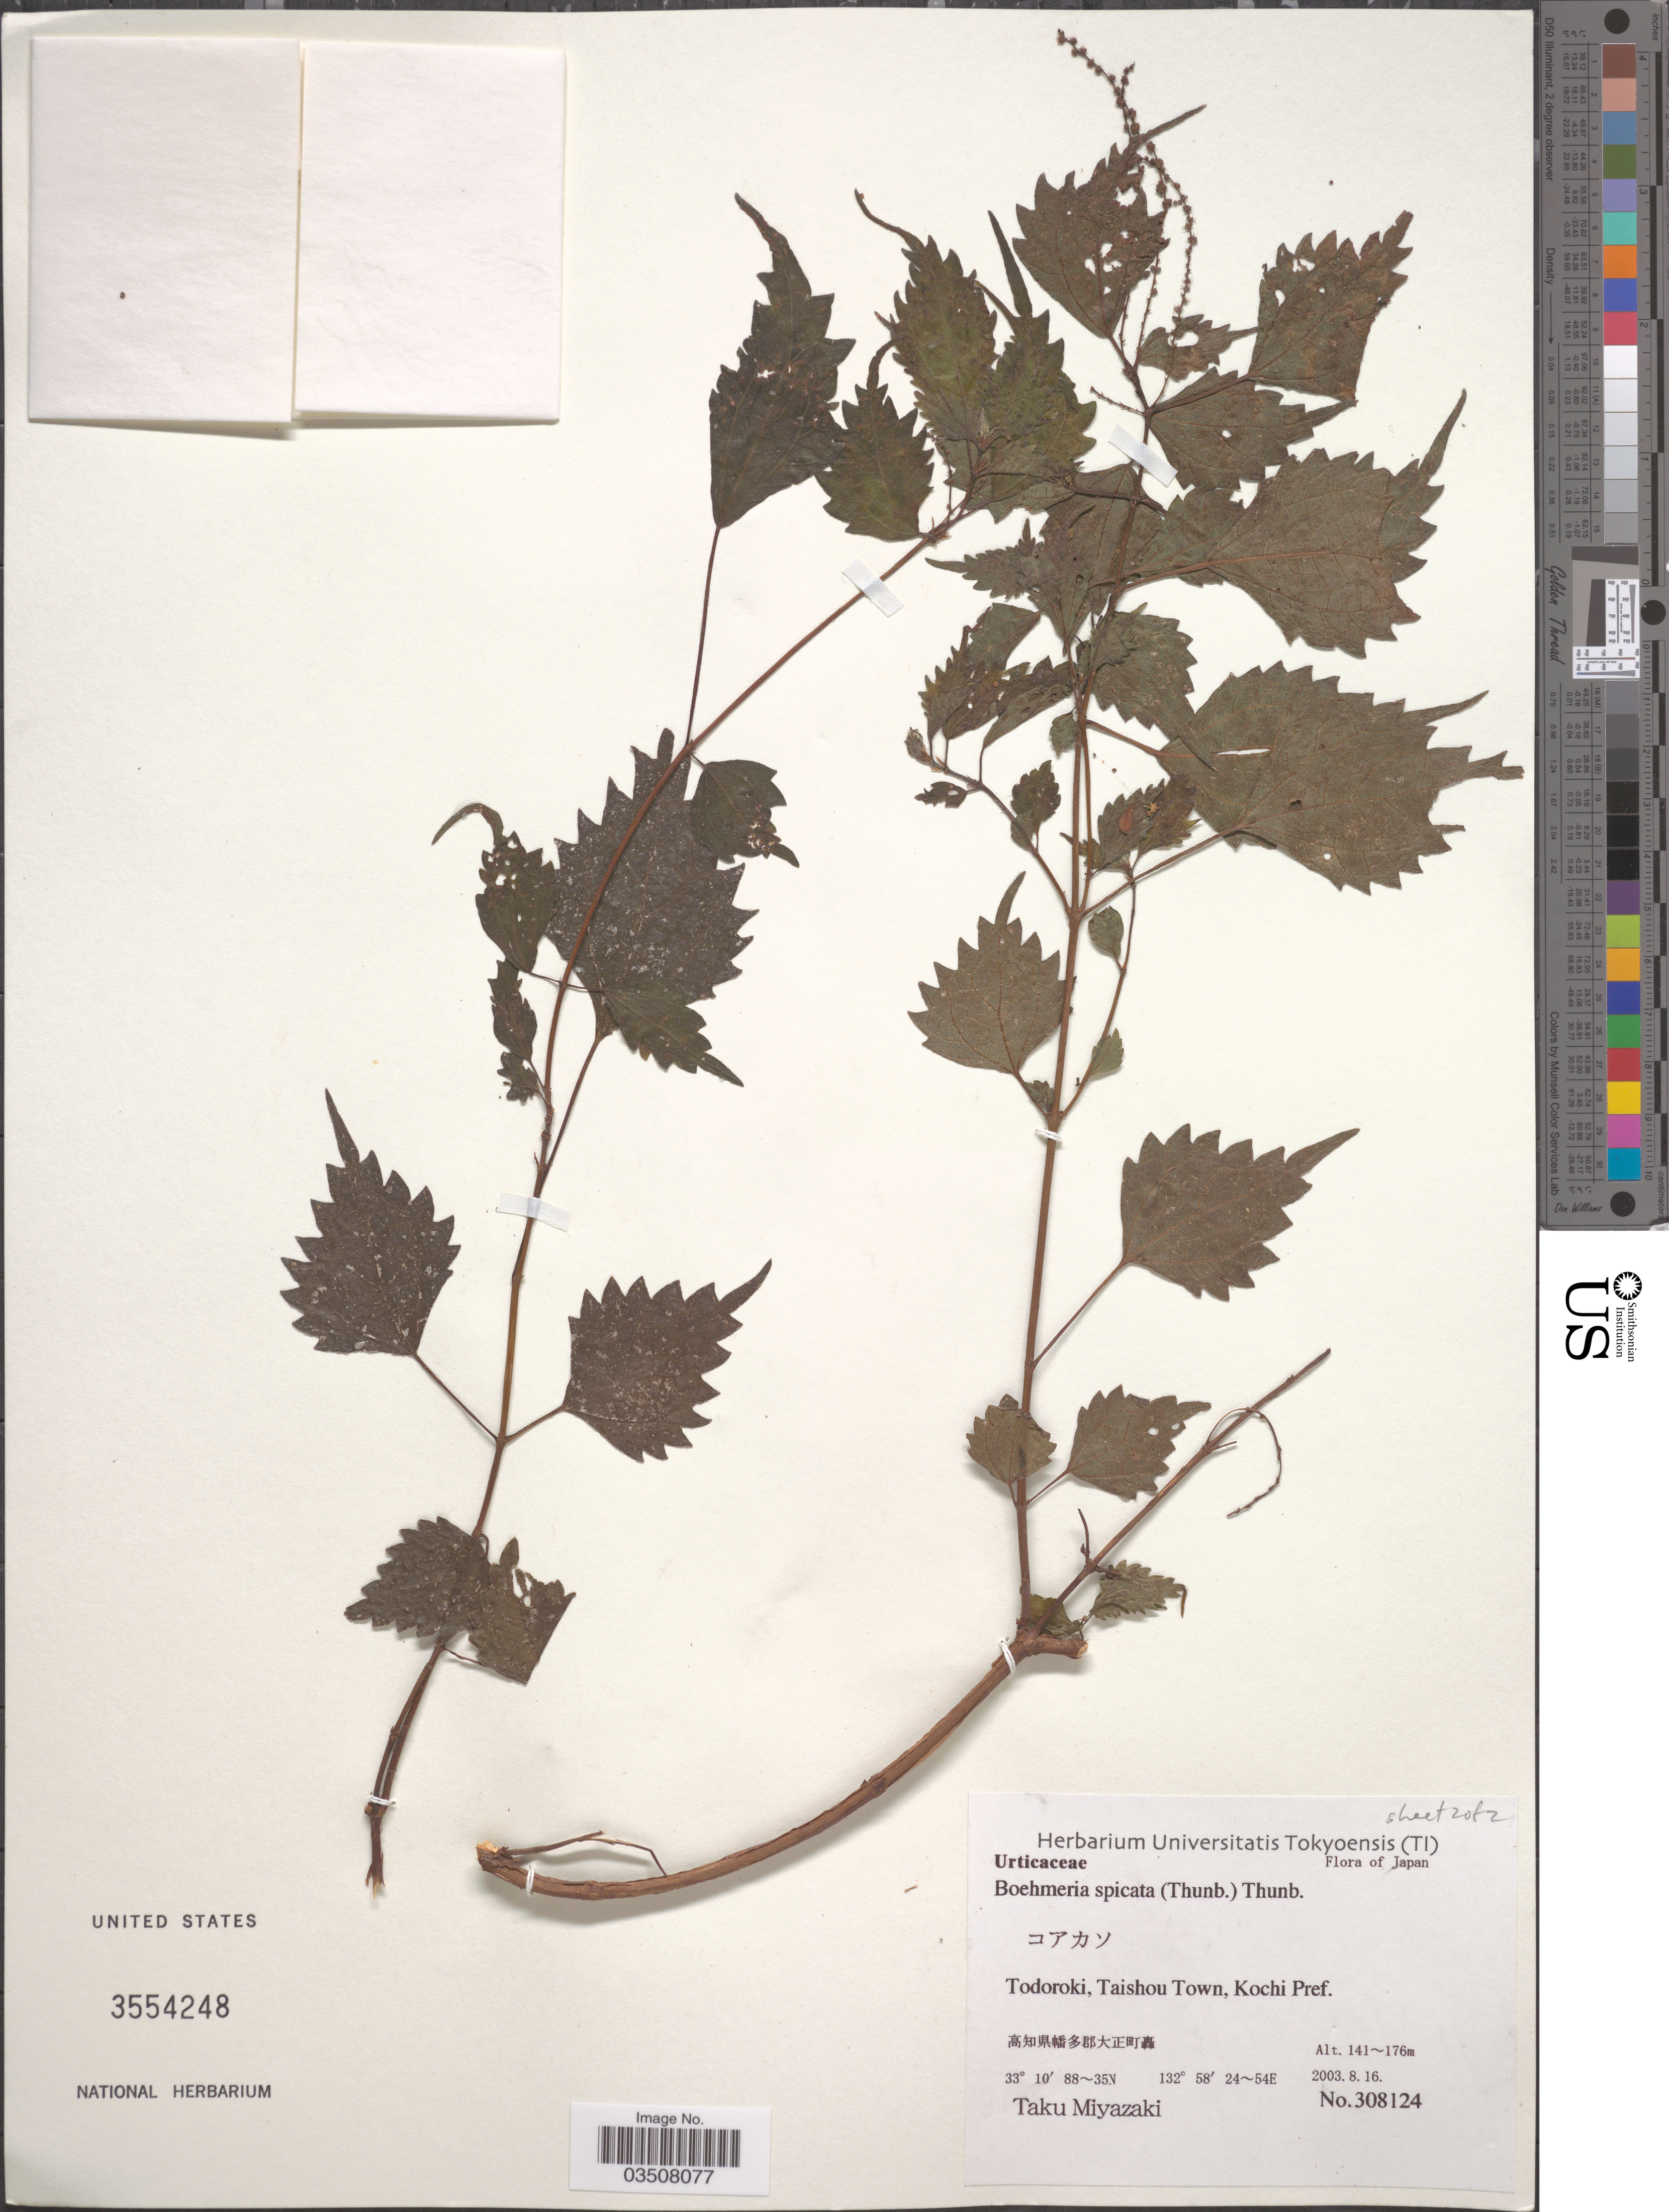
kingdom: Plantae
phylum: Tracheophyta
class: Magnoliopsida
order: Rosales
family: Urticaceae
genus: Boehmeria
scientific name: Boehmeria spicata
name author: (Thunb.) Thunb.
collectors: T. Miyazaki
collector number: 308124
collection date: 2003-08-16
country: Japan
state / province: Koti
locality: Todoroki, Taishou Town, Kochi Pref.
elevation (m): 141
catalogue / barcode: US 3554248